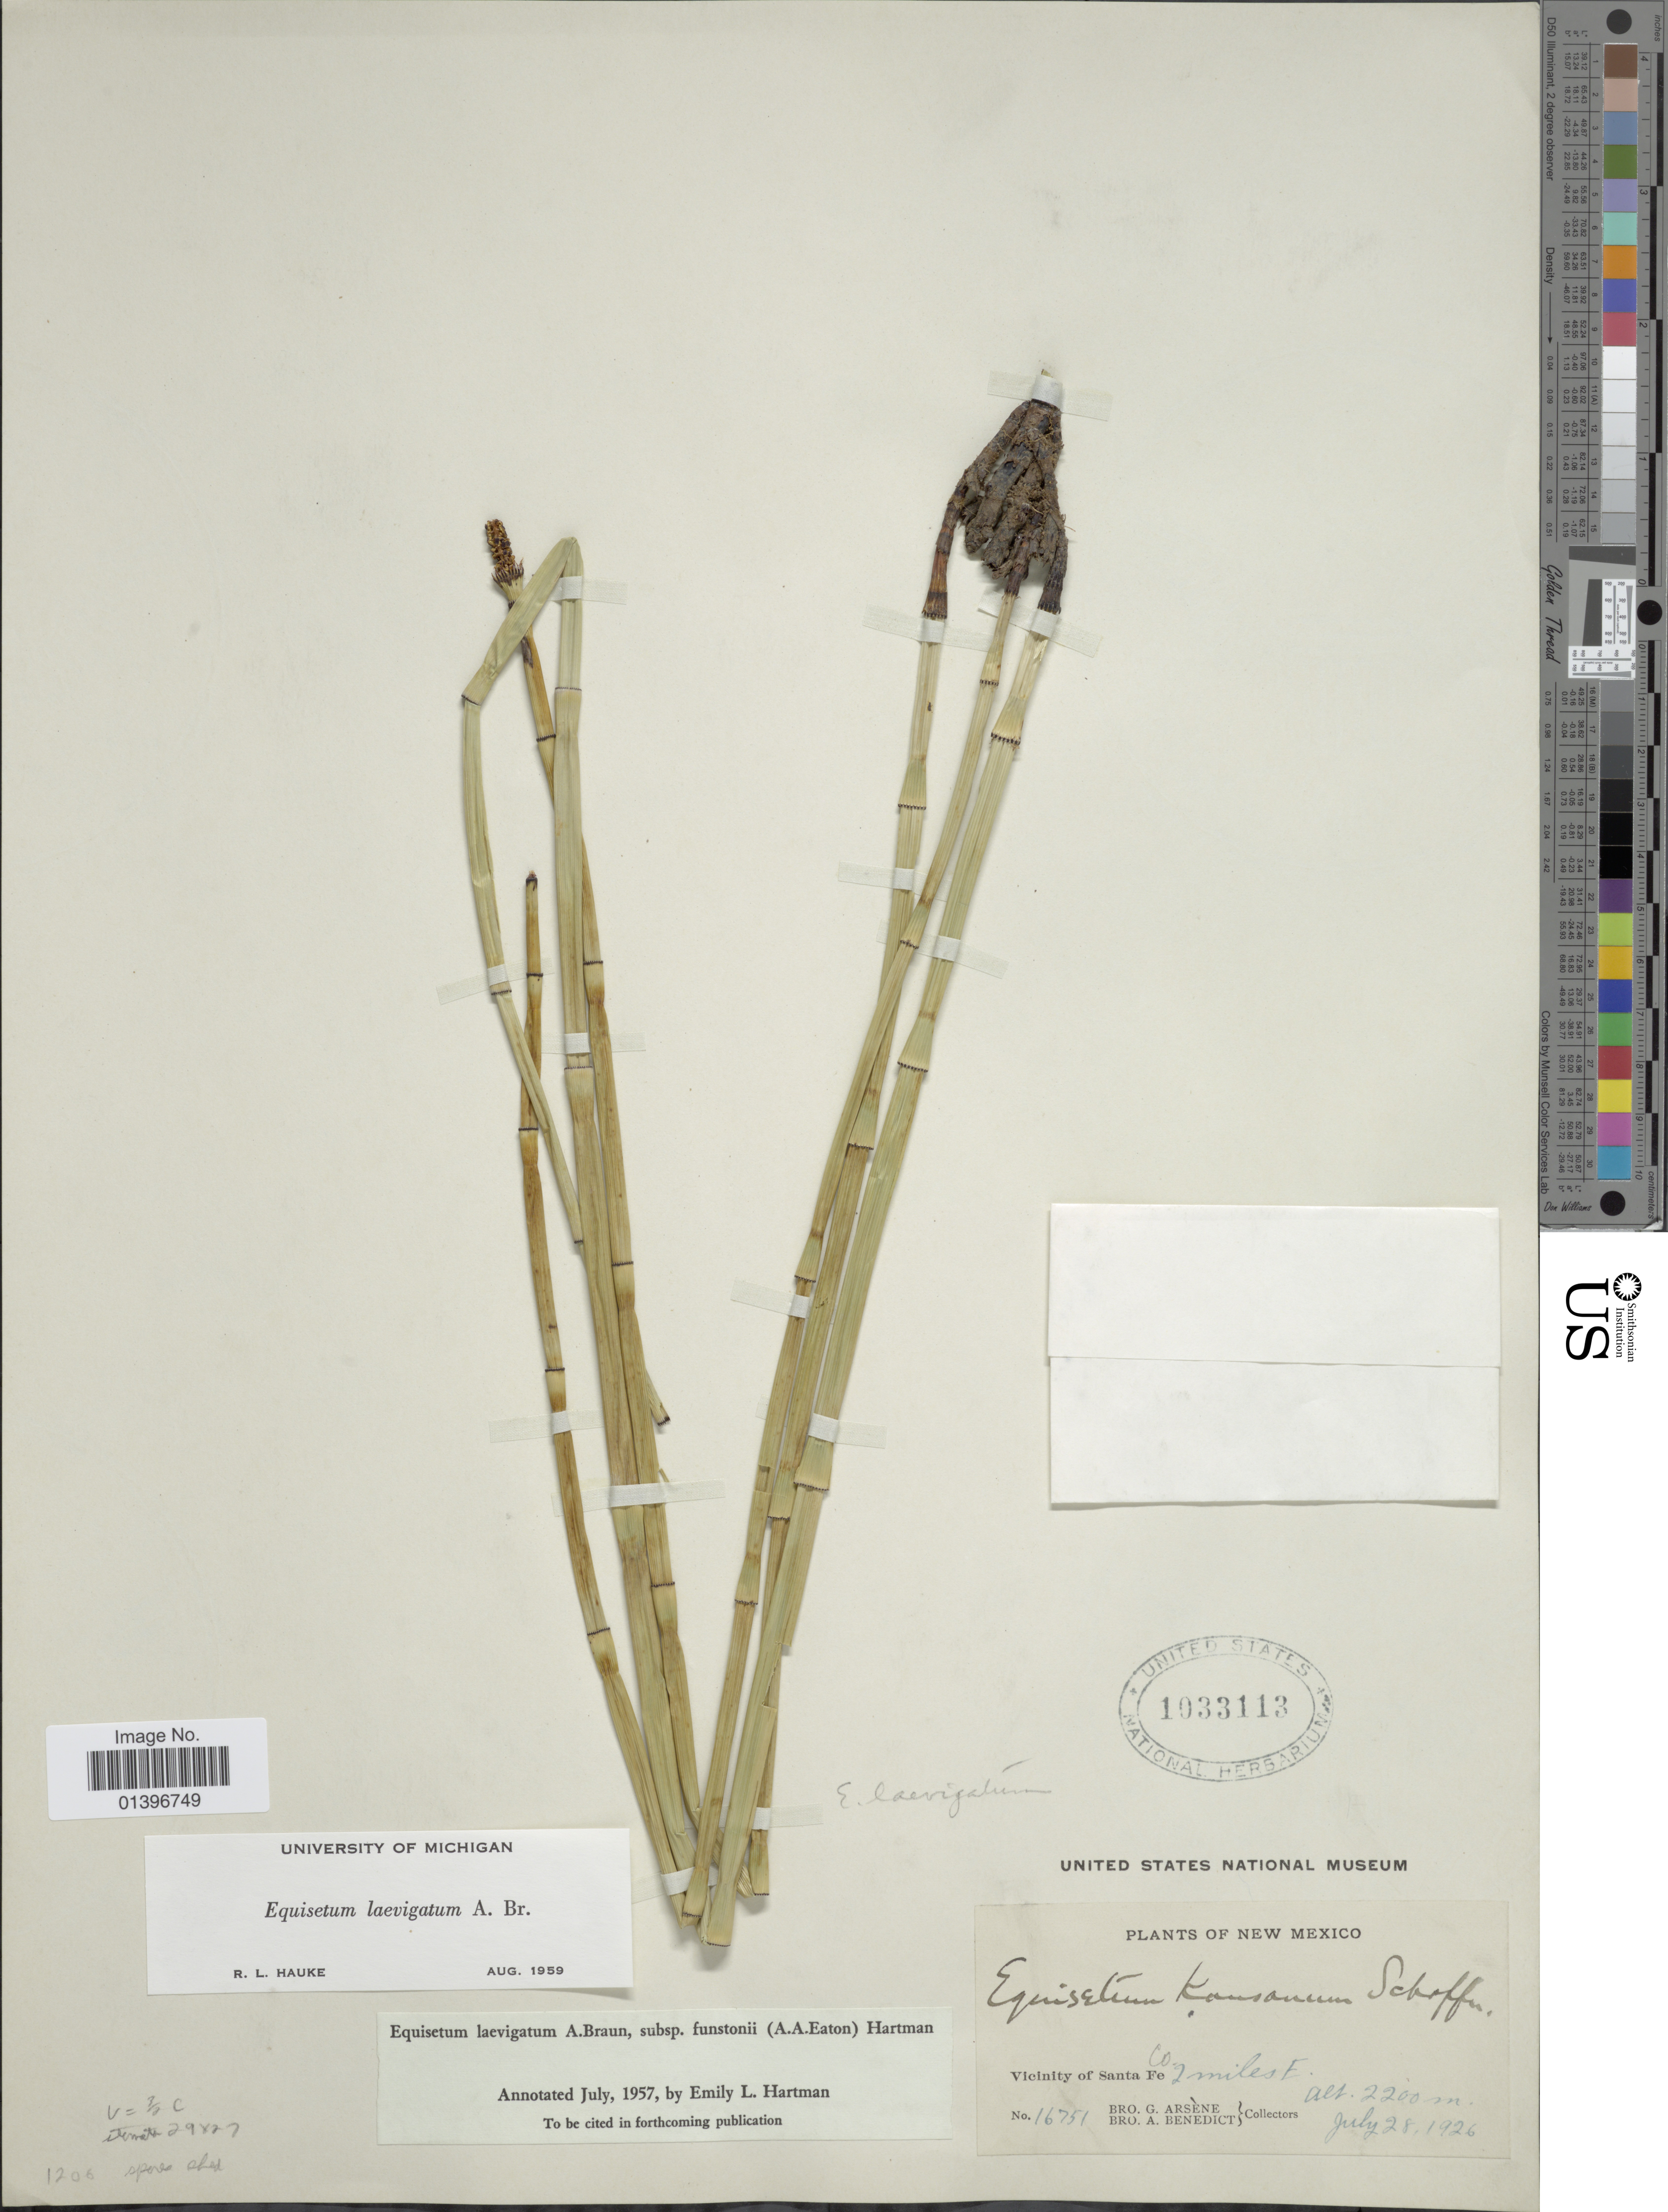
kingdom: Plantae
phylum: Tracheophyta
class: Polypodiopsida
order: Equisetales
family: Equisetaceae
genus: Equisetum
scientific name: Equisetum laevigatum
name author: A. Braun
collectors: Bro. G. Arsène & Bro. Benedict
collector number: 16751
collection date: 1926-07-28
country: United States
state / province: New Mexico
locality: Vicinity of Santa Fe Co. 2 miles E.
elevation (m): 2200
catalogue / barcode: US 1033113